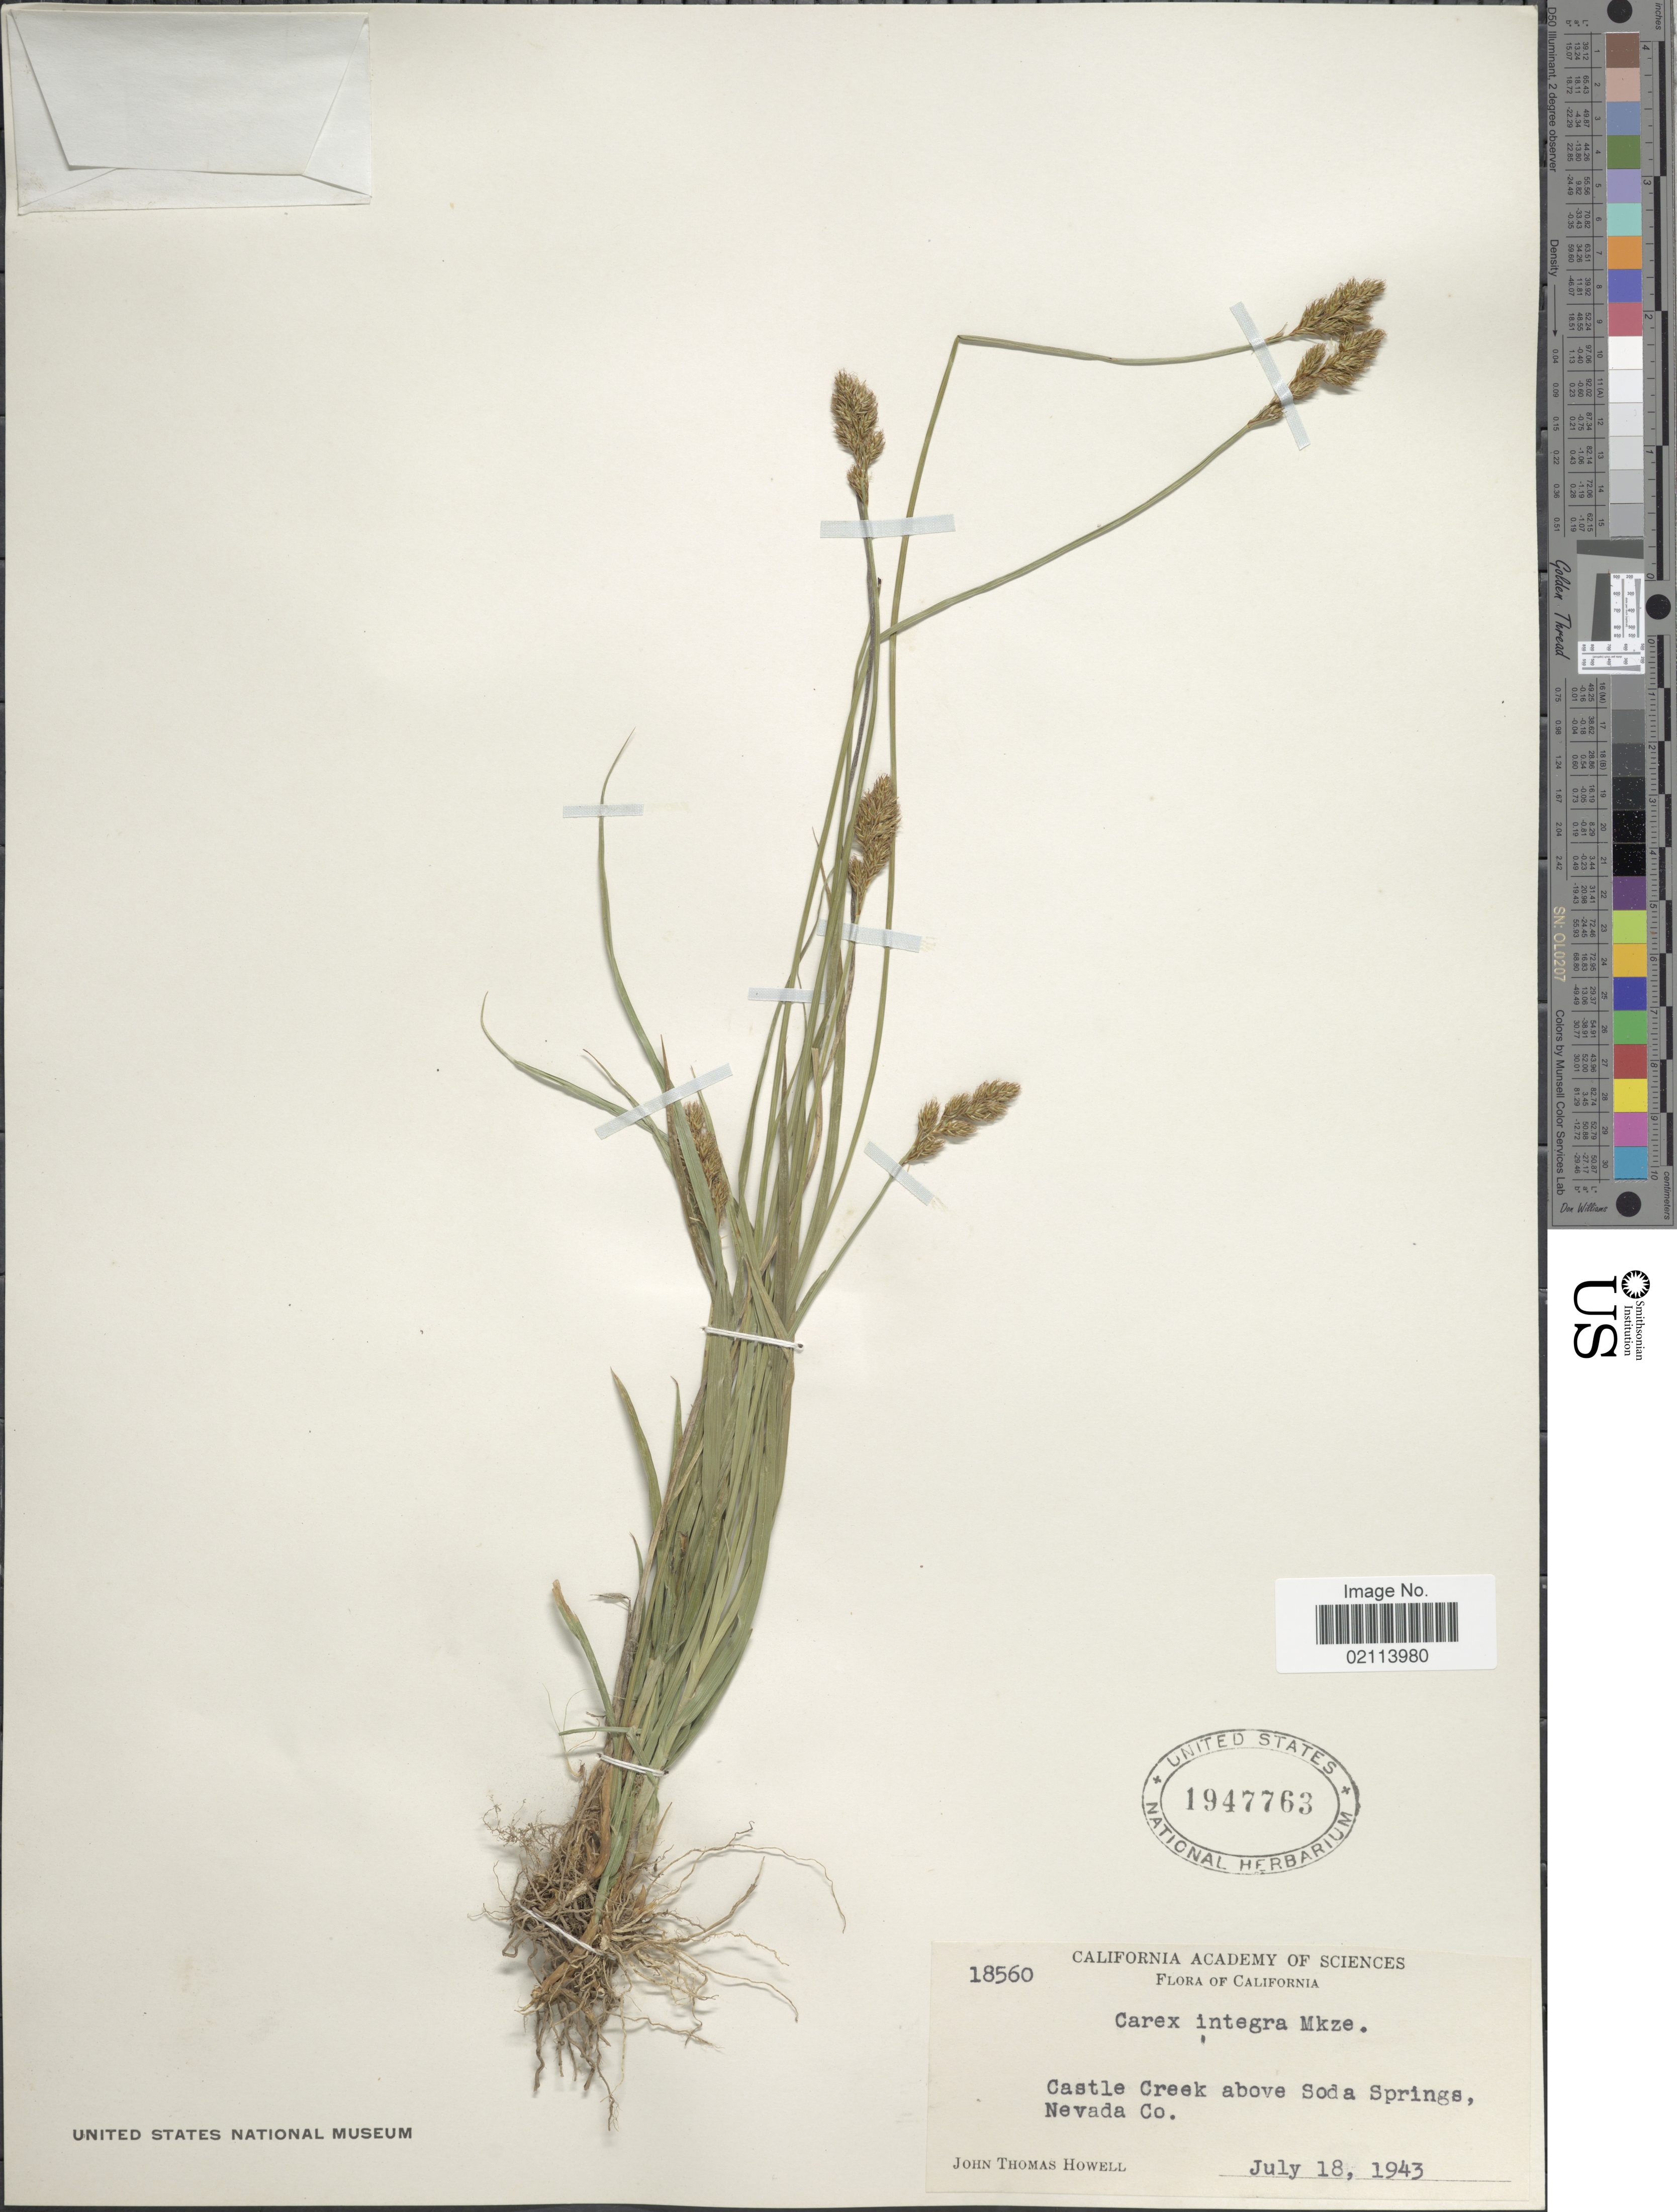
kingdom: Plantae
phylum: Tracheophyta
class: Liliopsida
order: Poales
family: Cyperaceae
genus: Carex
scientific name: Carex integra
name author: Mack.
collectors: J. T. Howell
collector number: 18560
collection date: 1943-07-18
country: United States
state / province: California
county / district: Nevada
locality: Castle Creek above Soda Springs, Nevada Co.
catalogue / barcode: US 1947763